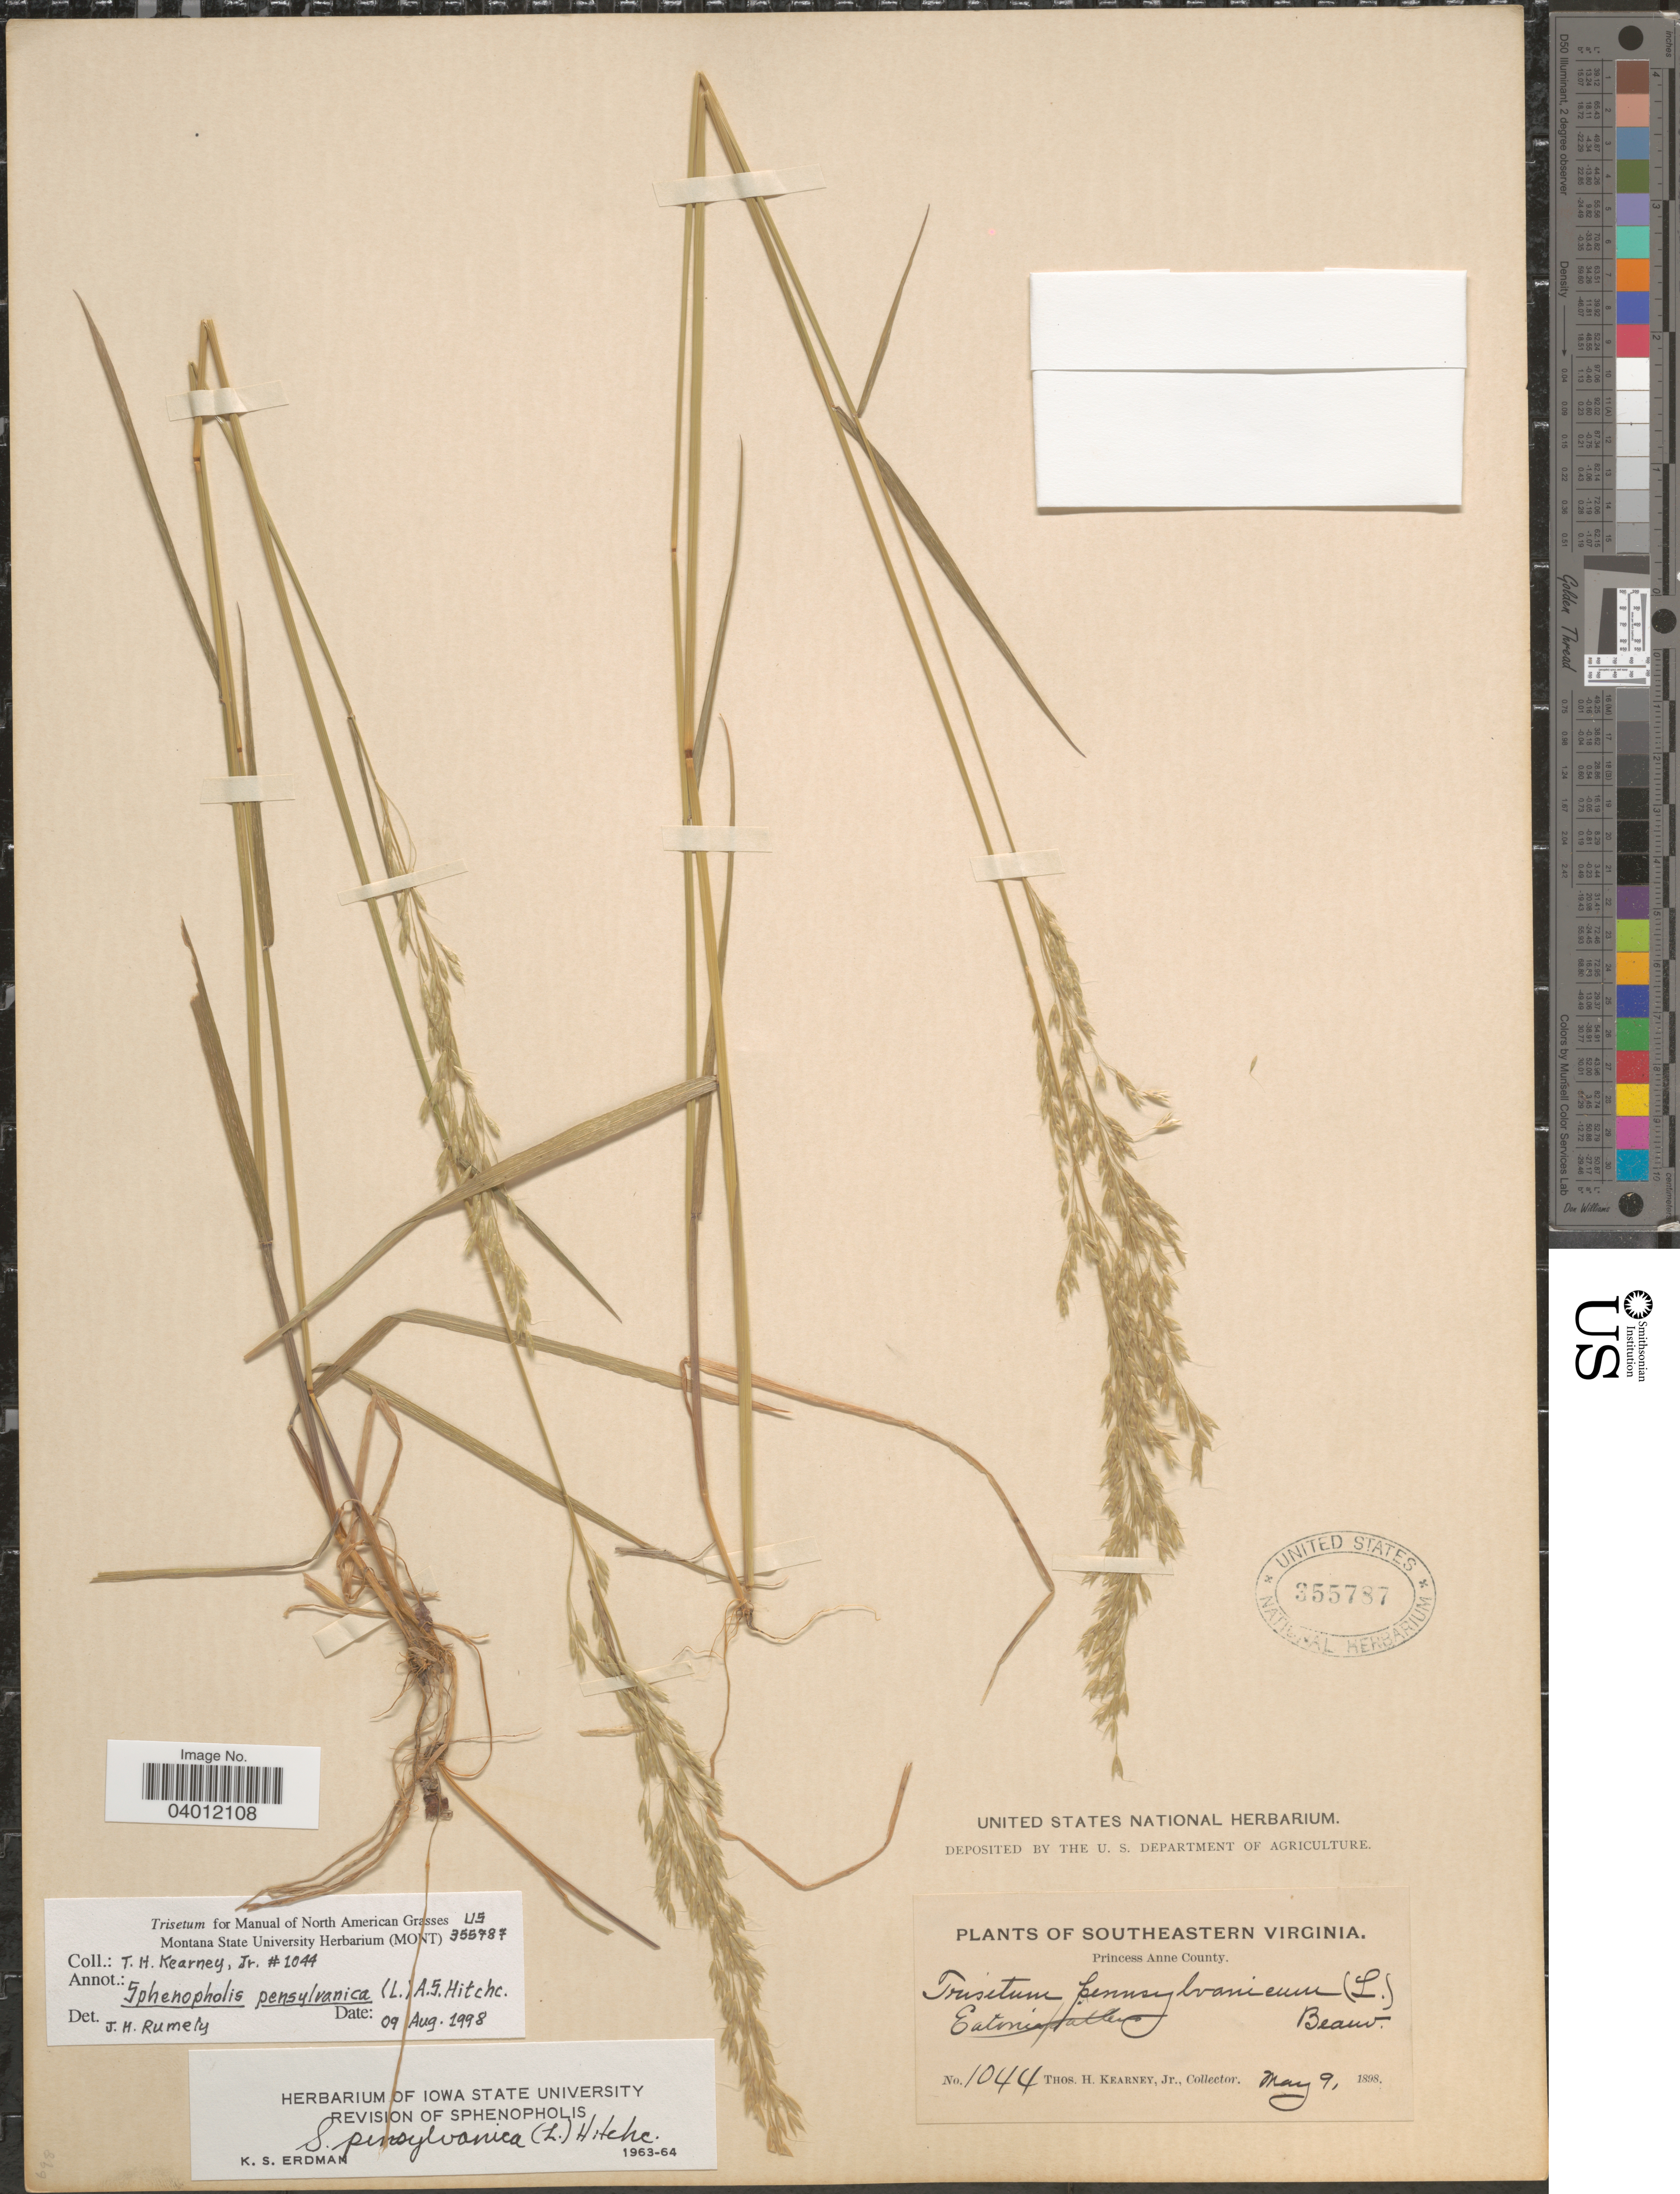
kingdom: Plantae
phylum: Tracheophyta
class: Liliopsida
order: Poales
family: Poaceae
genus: Sphenopholis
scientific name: Sphenopholis pensylvanica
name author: (L.) Hitchc.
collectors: T. H. Kearney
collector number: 1044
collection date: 1898-05-09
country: United States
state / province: Virginia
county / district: City of Virginia Beach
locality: Southeastern Virginia. Princess Anne County.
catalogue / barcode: US 355787